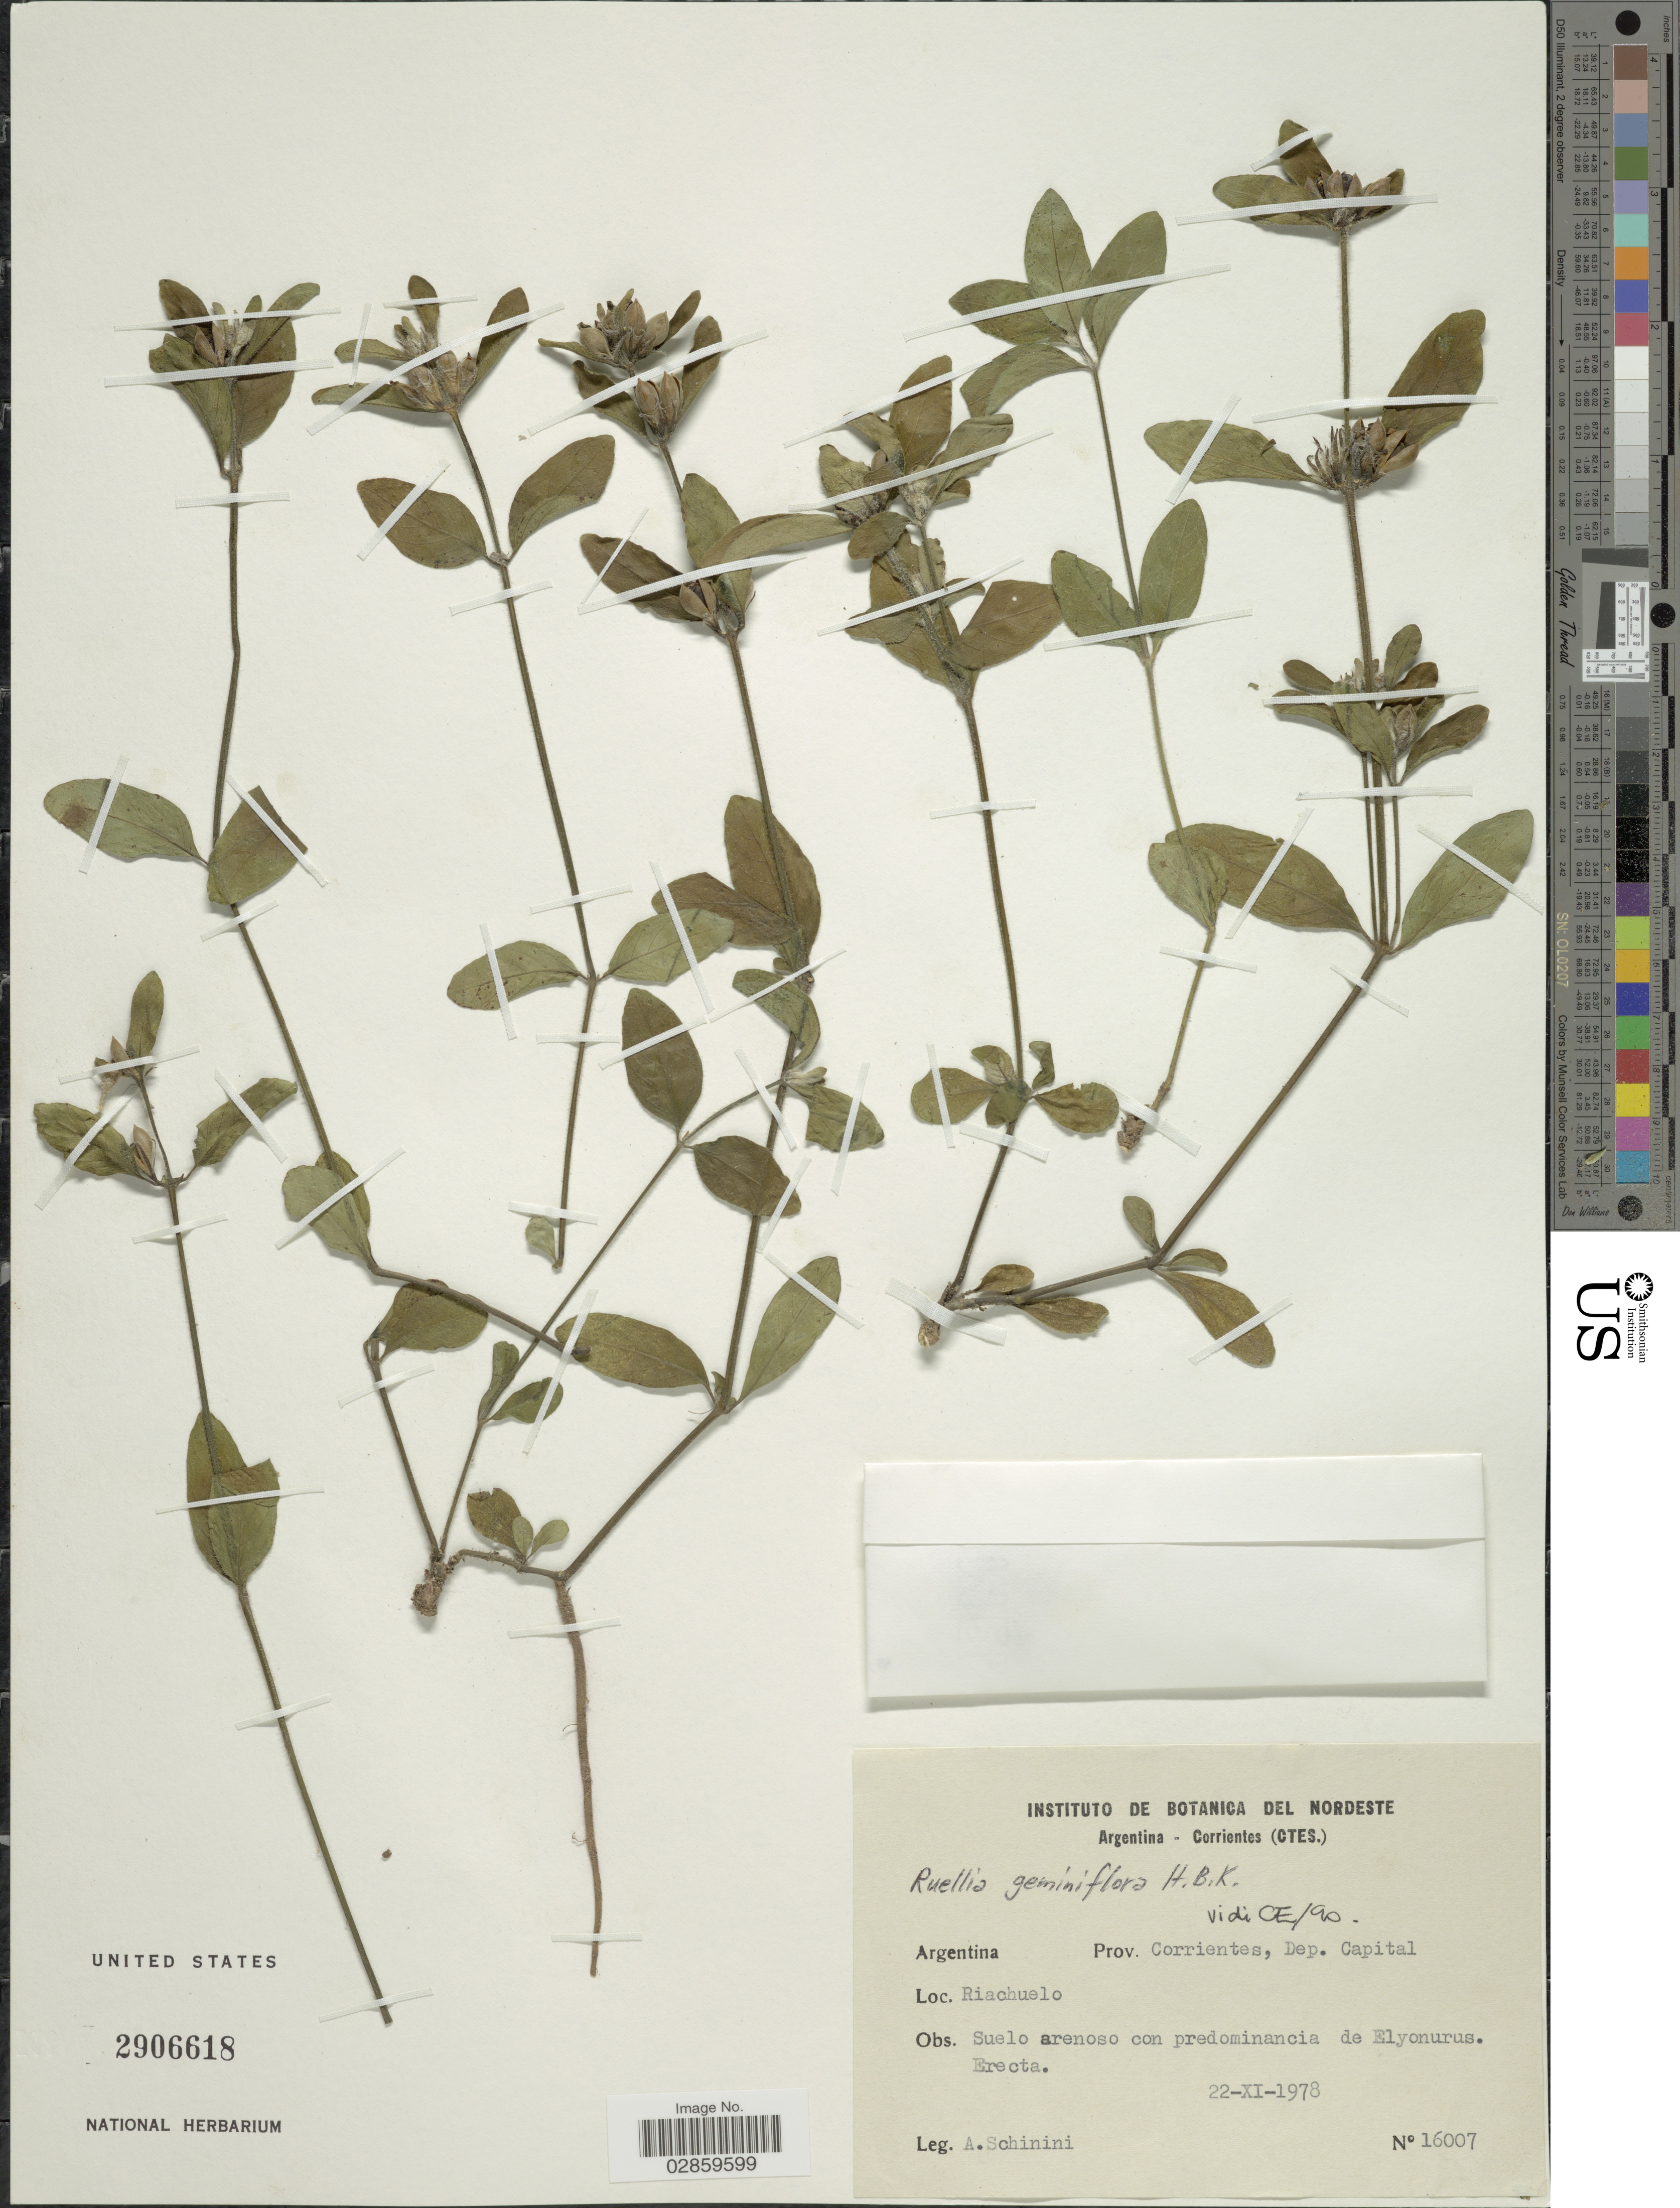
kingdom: Plantae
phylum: Tracheophyta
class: Magnoliopsida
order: Lamiales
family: Acanthaceae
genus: Ruellia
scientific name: Ruellia bulbifera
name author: Lindau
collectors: A. Schinini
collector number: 16007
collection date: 1978-11-22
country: Argentina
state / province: Corrientes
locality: Dep. Capital. Riachuelo.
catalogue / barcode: US 2906618